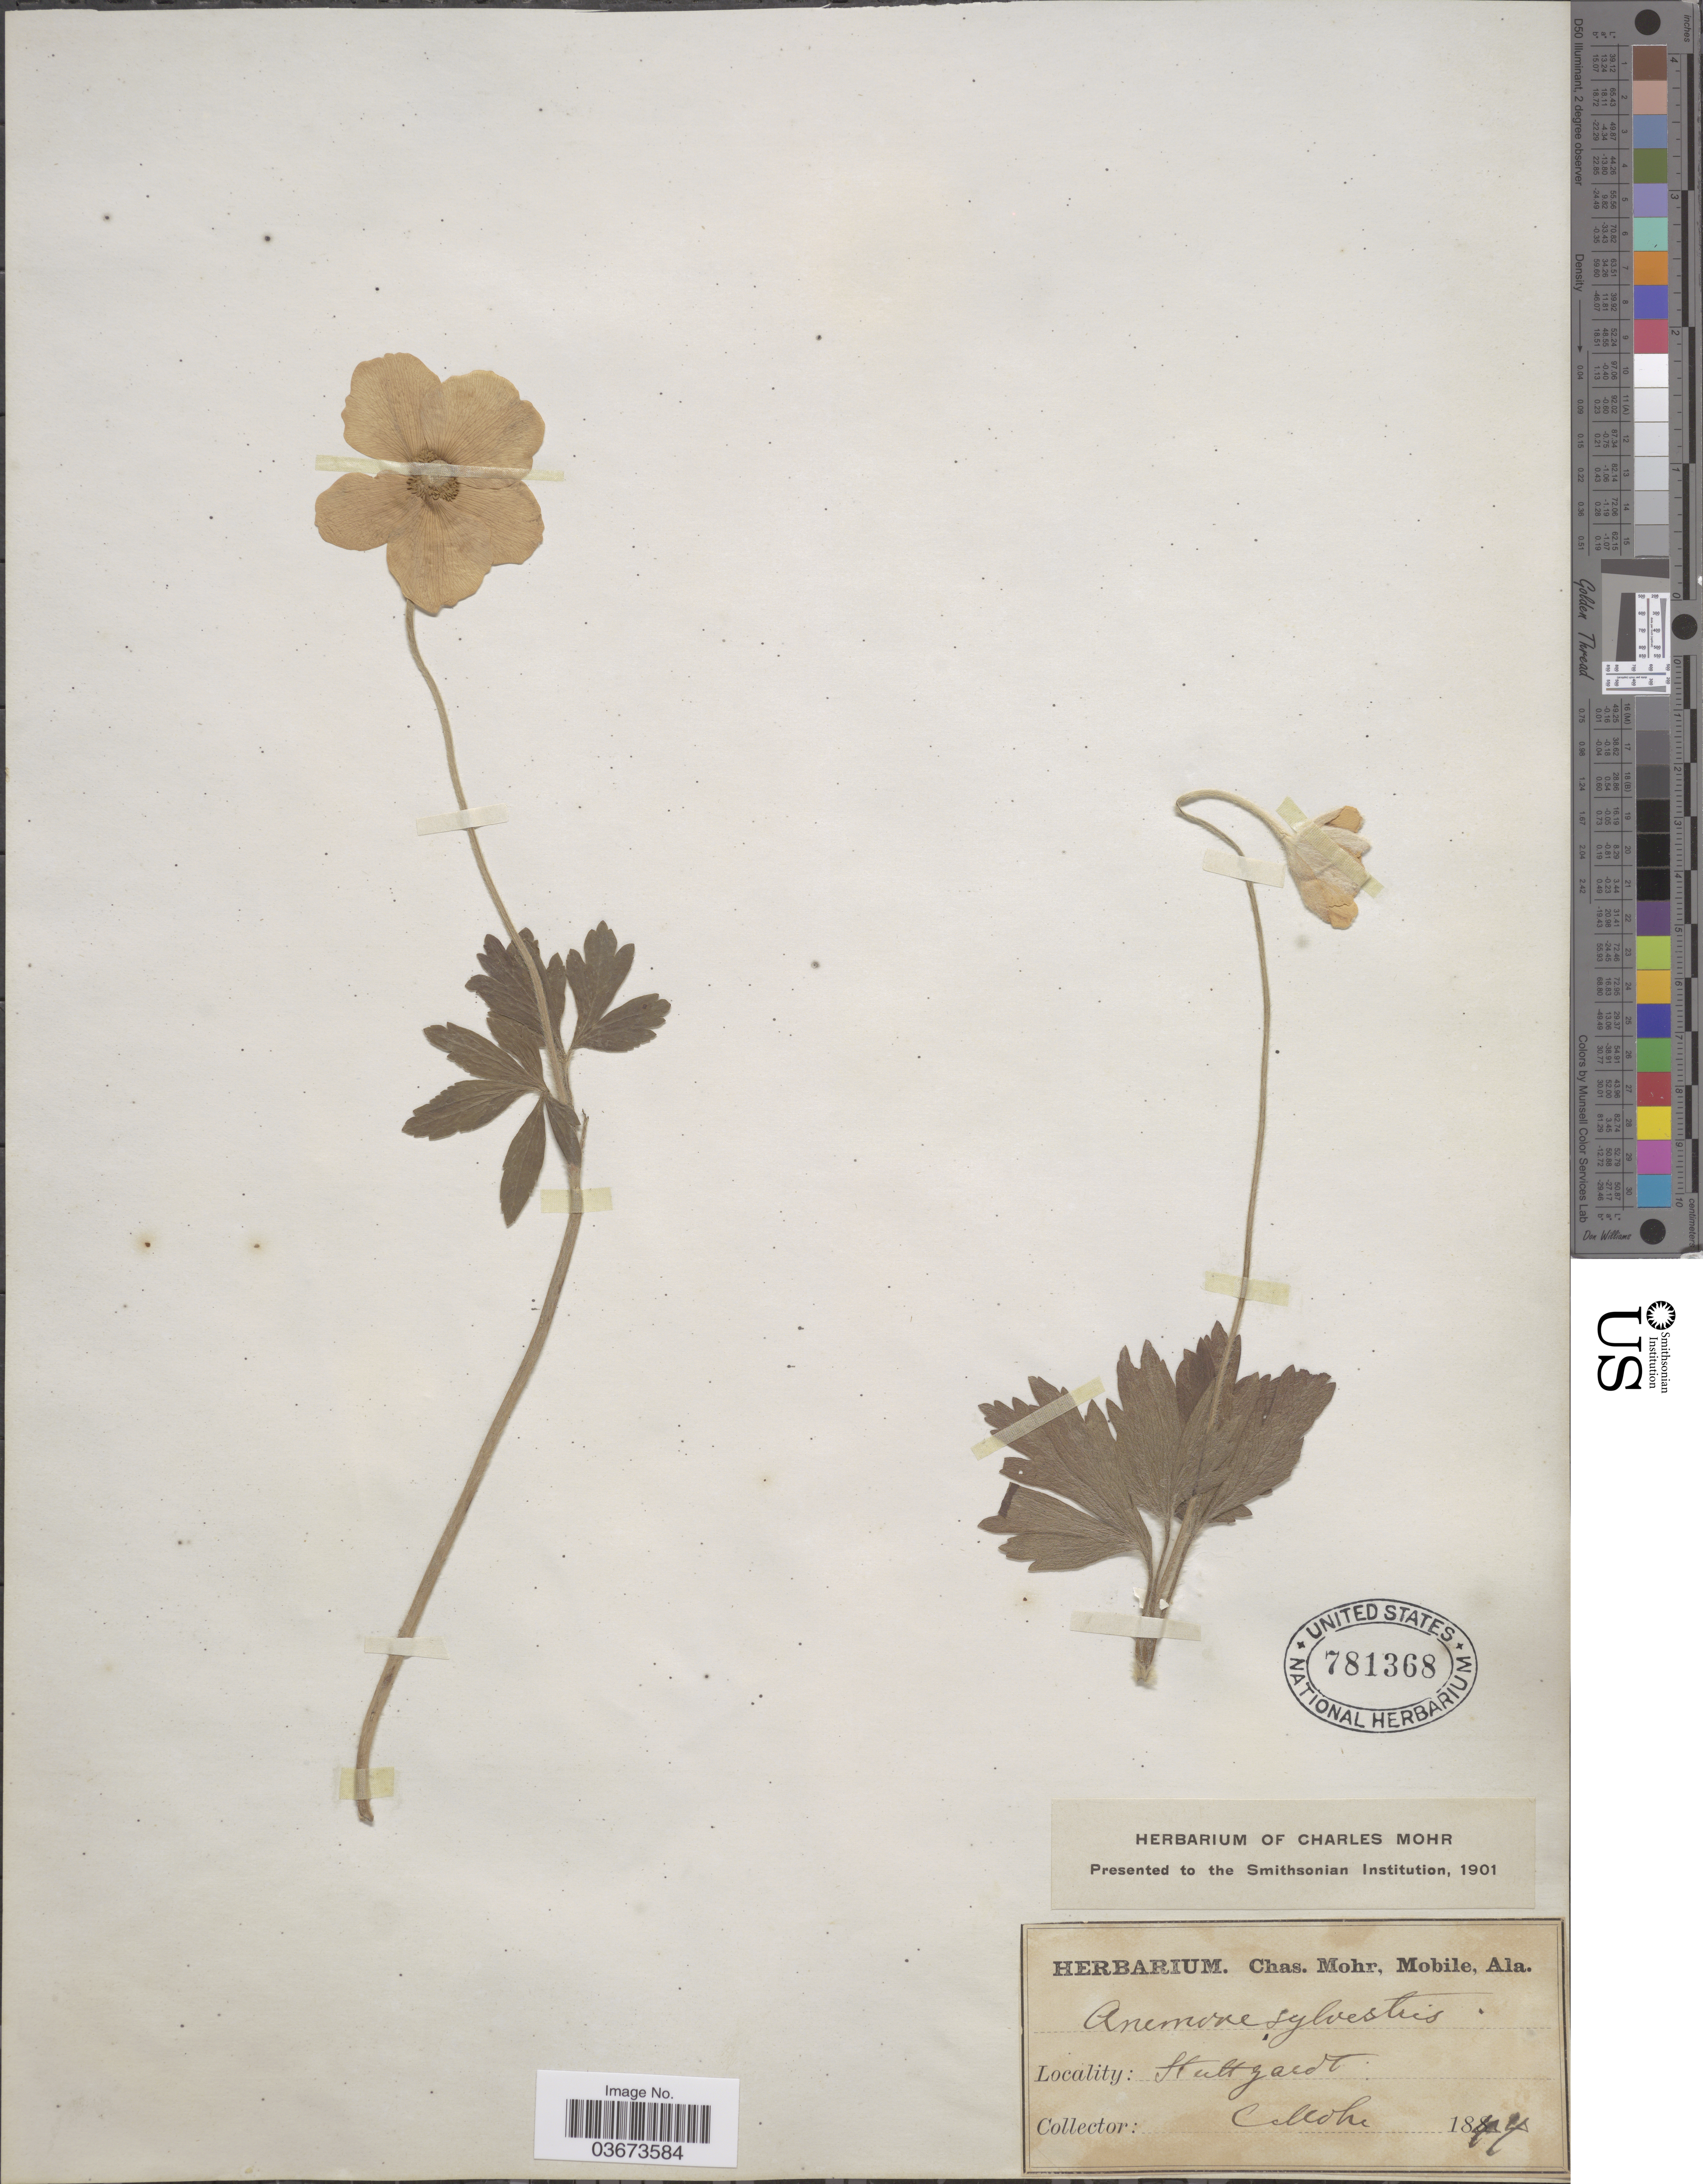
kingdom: Plantae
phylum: Tracheophyta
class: Magnoliopsida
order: Ranunculales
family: Ranunculaceae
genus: Anemone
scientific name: Anemone sylvestris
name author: L.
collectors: Mohr, C. T. (herbarium)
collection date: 1844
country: Germany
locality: Stuttgardt.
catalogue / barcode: US 781368